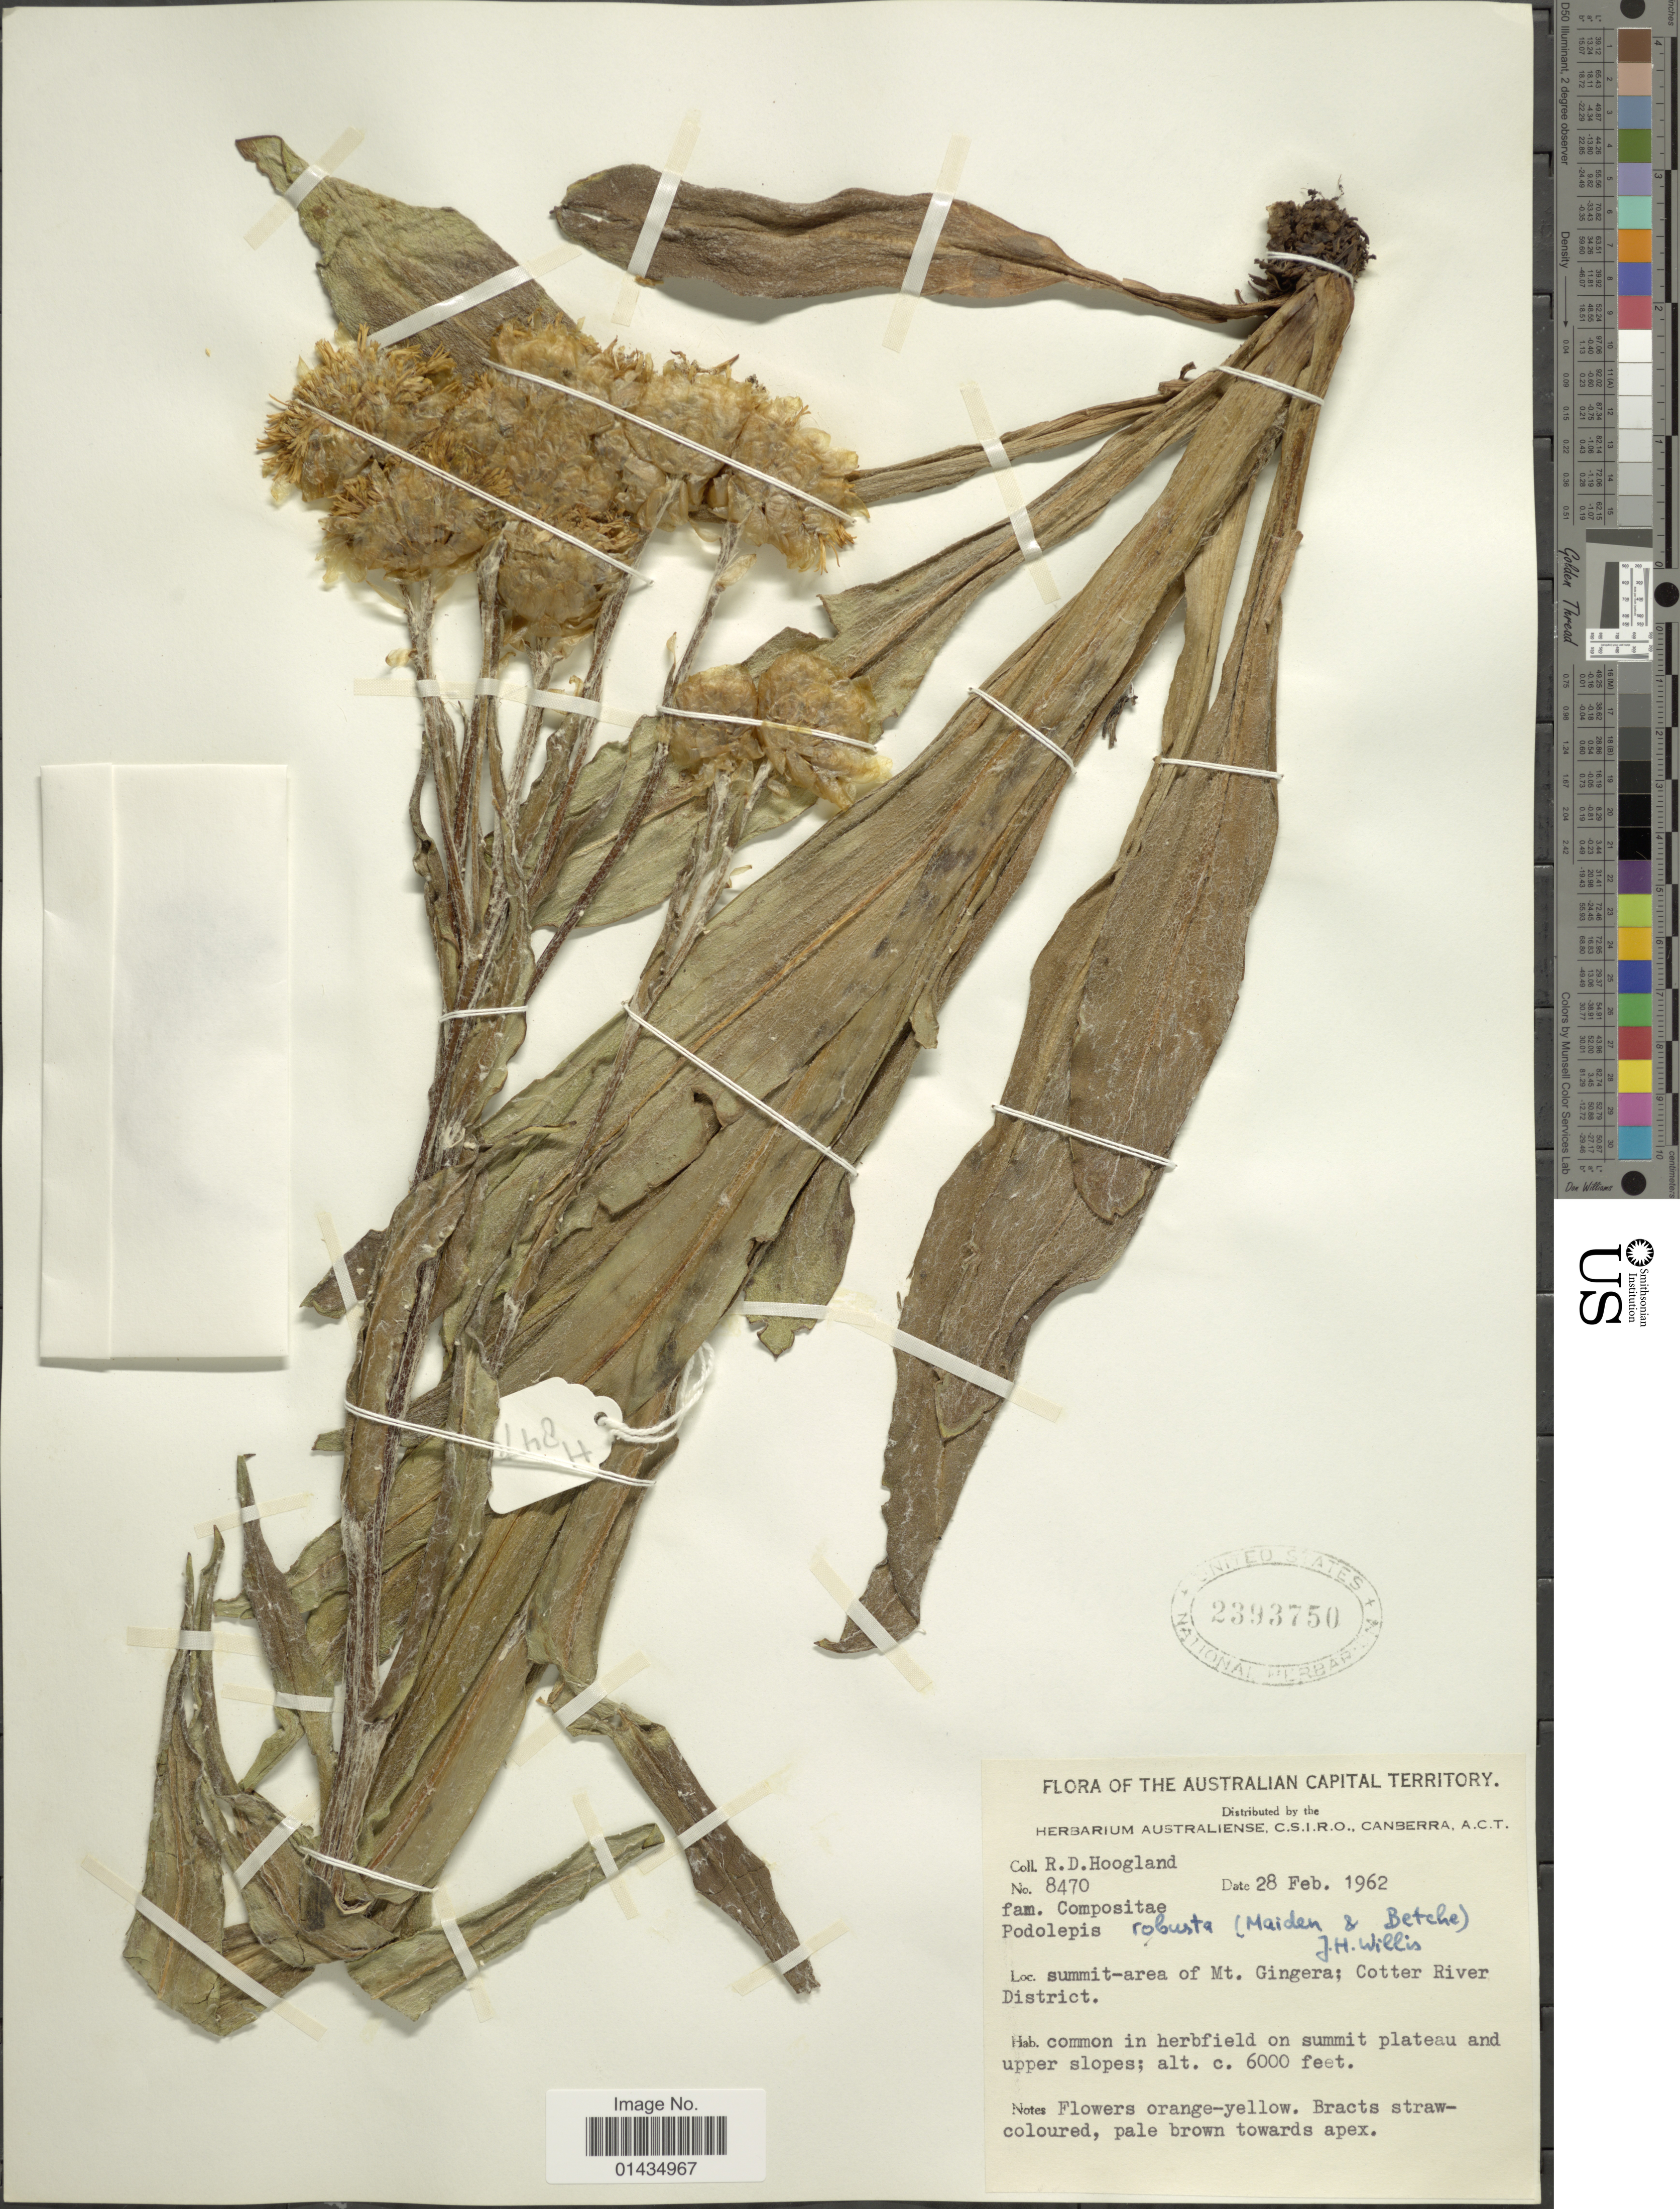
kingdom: Plantae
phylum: Tracheophyta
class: Magnoliopsida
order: Asterales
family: Asteraceae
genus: Podolepis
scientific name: Podolepis robusta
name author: (Maiden & Betche) J.H. Willis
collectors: R. D. Hoogland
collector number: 8470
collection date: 1962-02-28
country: Australia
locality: Australian Capital Territory, summit-area of Mt. Gingera; Cotter River District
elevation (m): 1829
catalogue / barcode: US 2393750